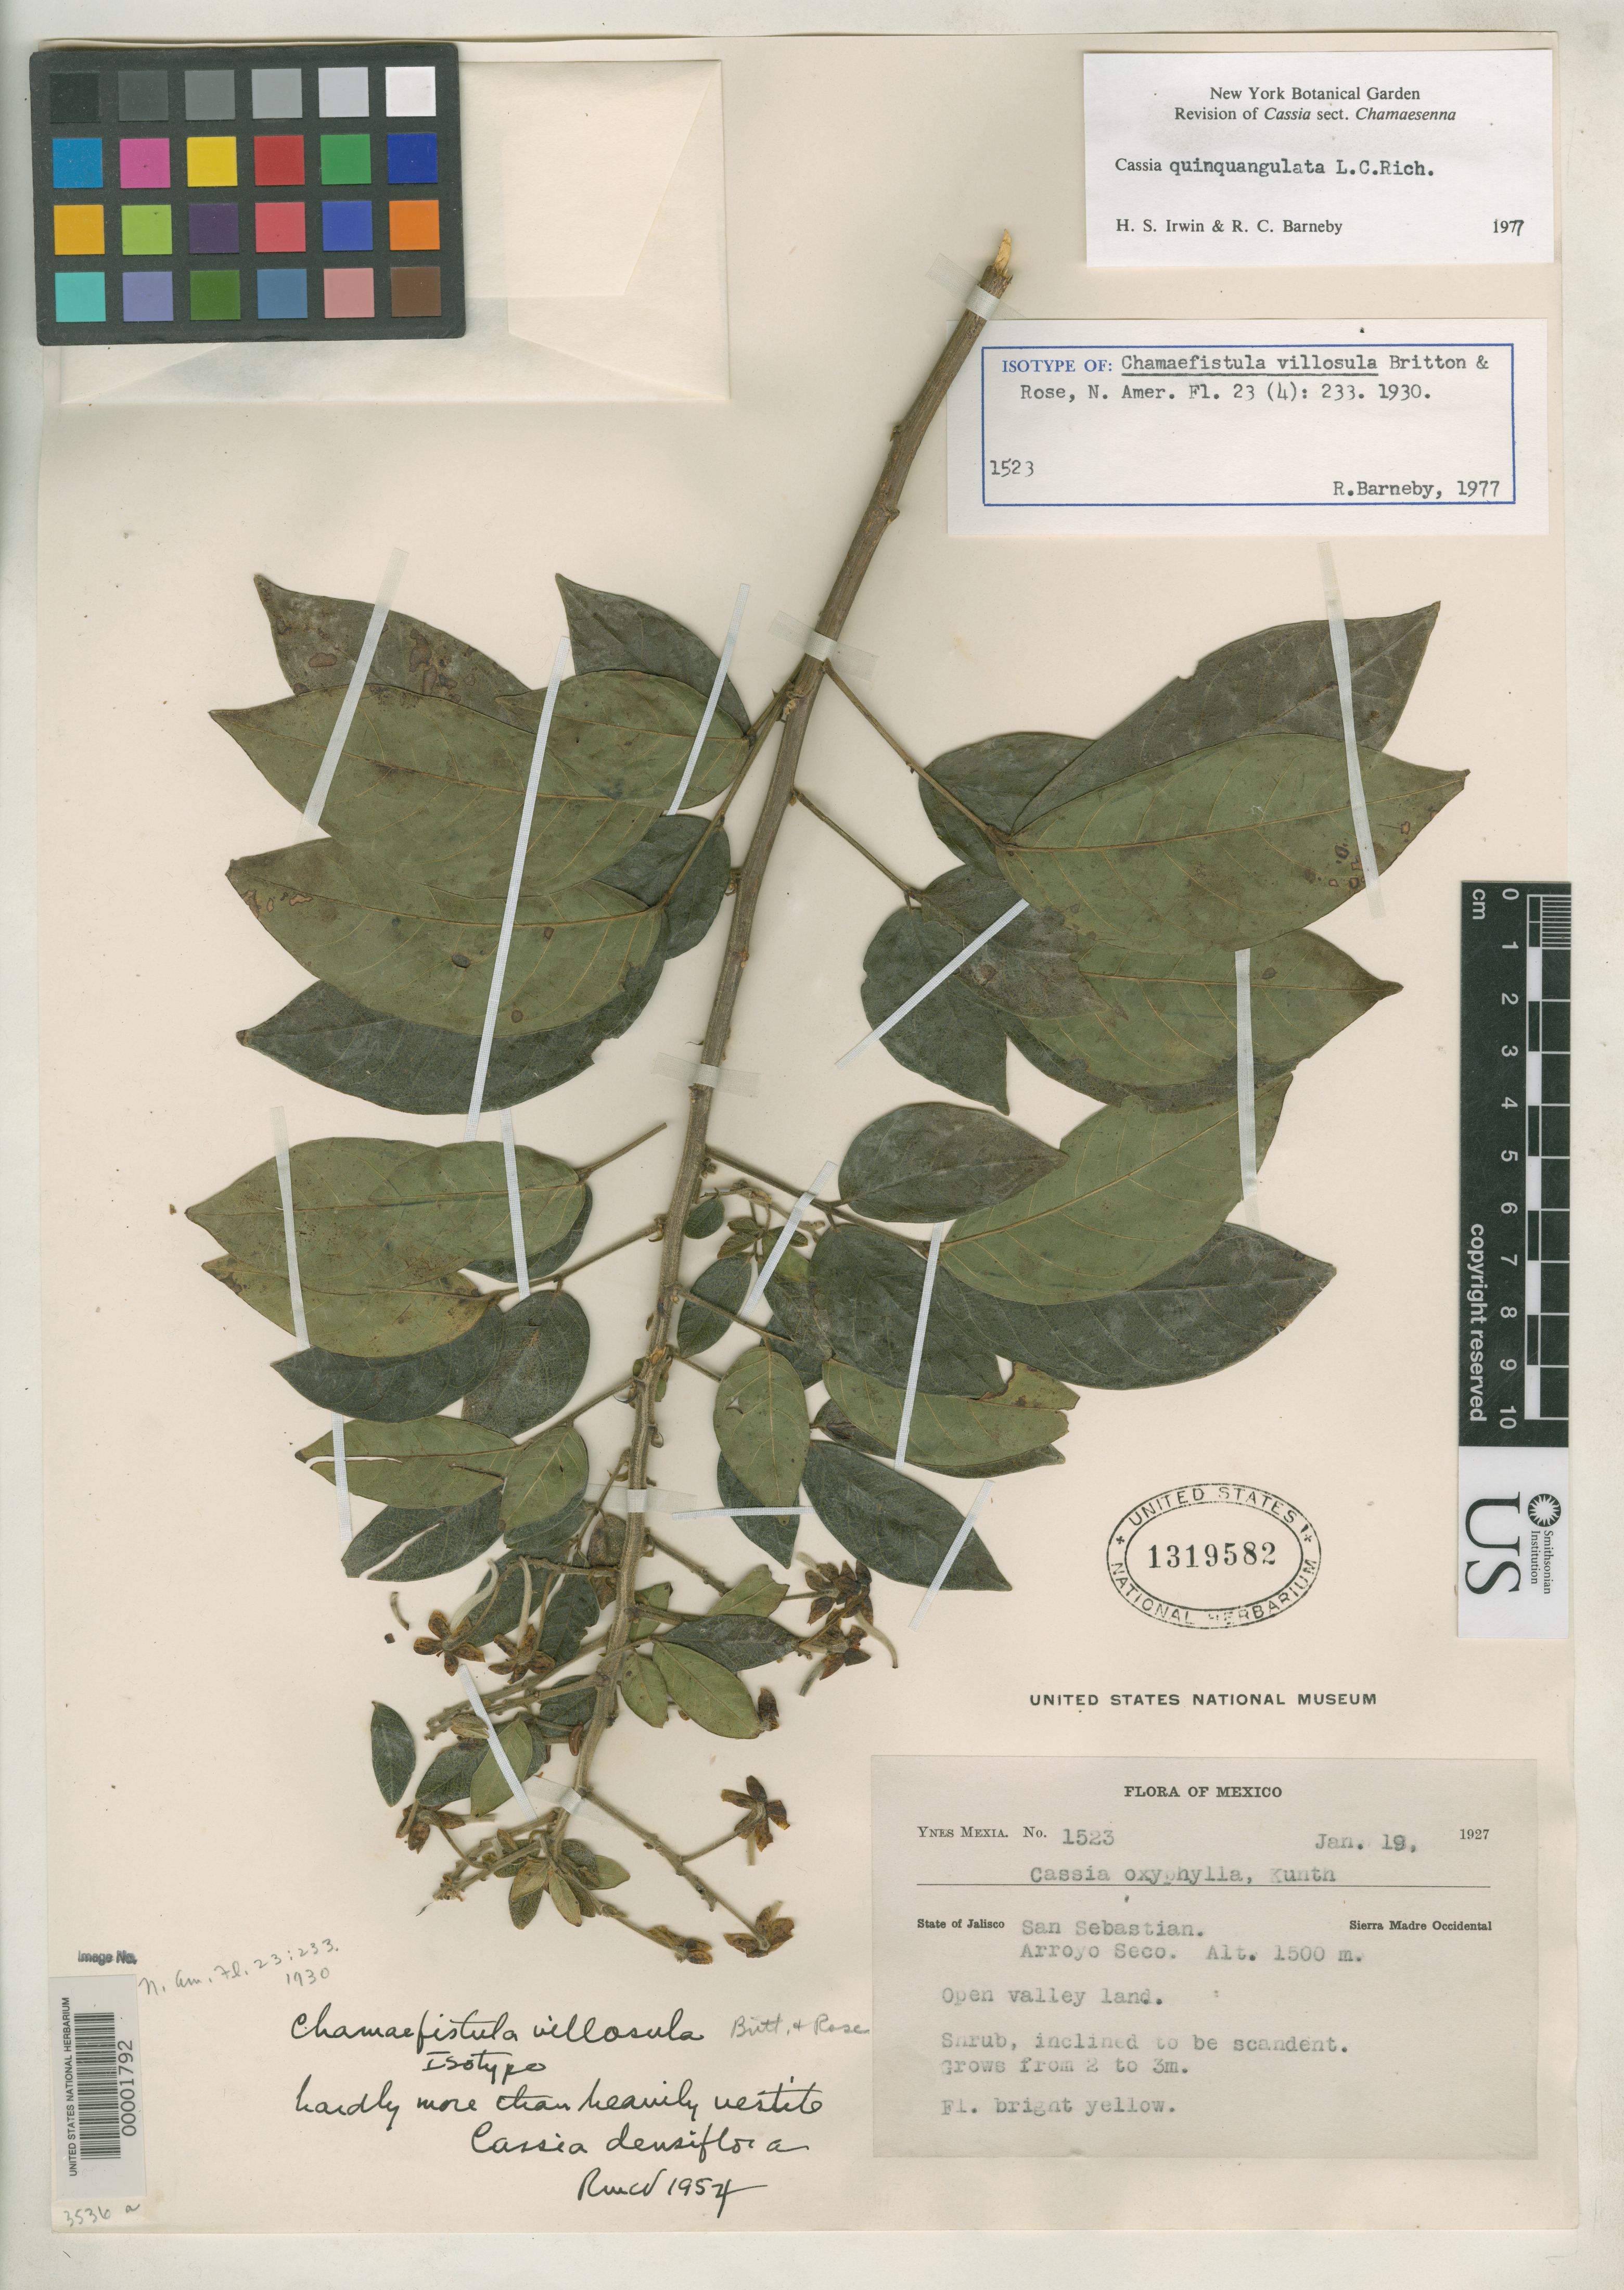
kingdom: Plantae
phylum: Tracheophyta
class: Magnoliopsida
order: Fabales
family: Fabaceae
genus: Chamaefistula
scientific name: Chamaefistula villosula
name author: Britton & Rose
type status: Isosyntype; Isolectotype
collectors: Y. Mexia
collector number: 1523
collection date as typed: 19 Jan 1927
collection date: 1927-01-19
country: Mexico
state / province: Jalisco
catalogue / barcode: US 1319582